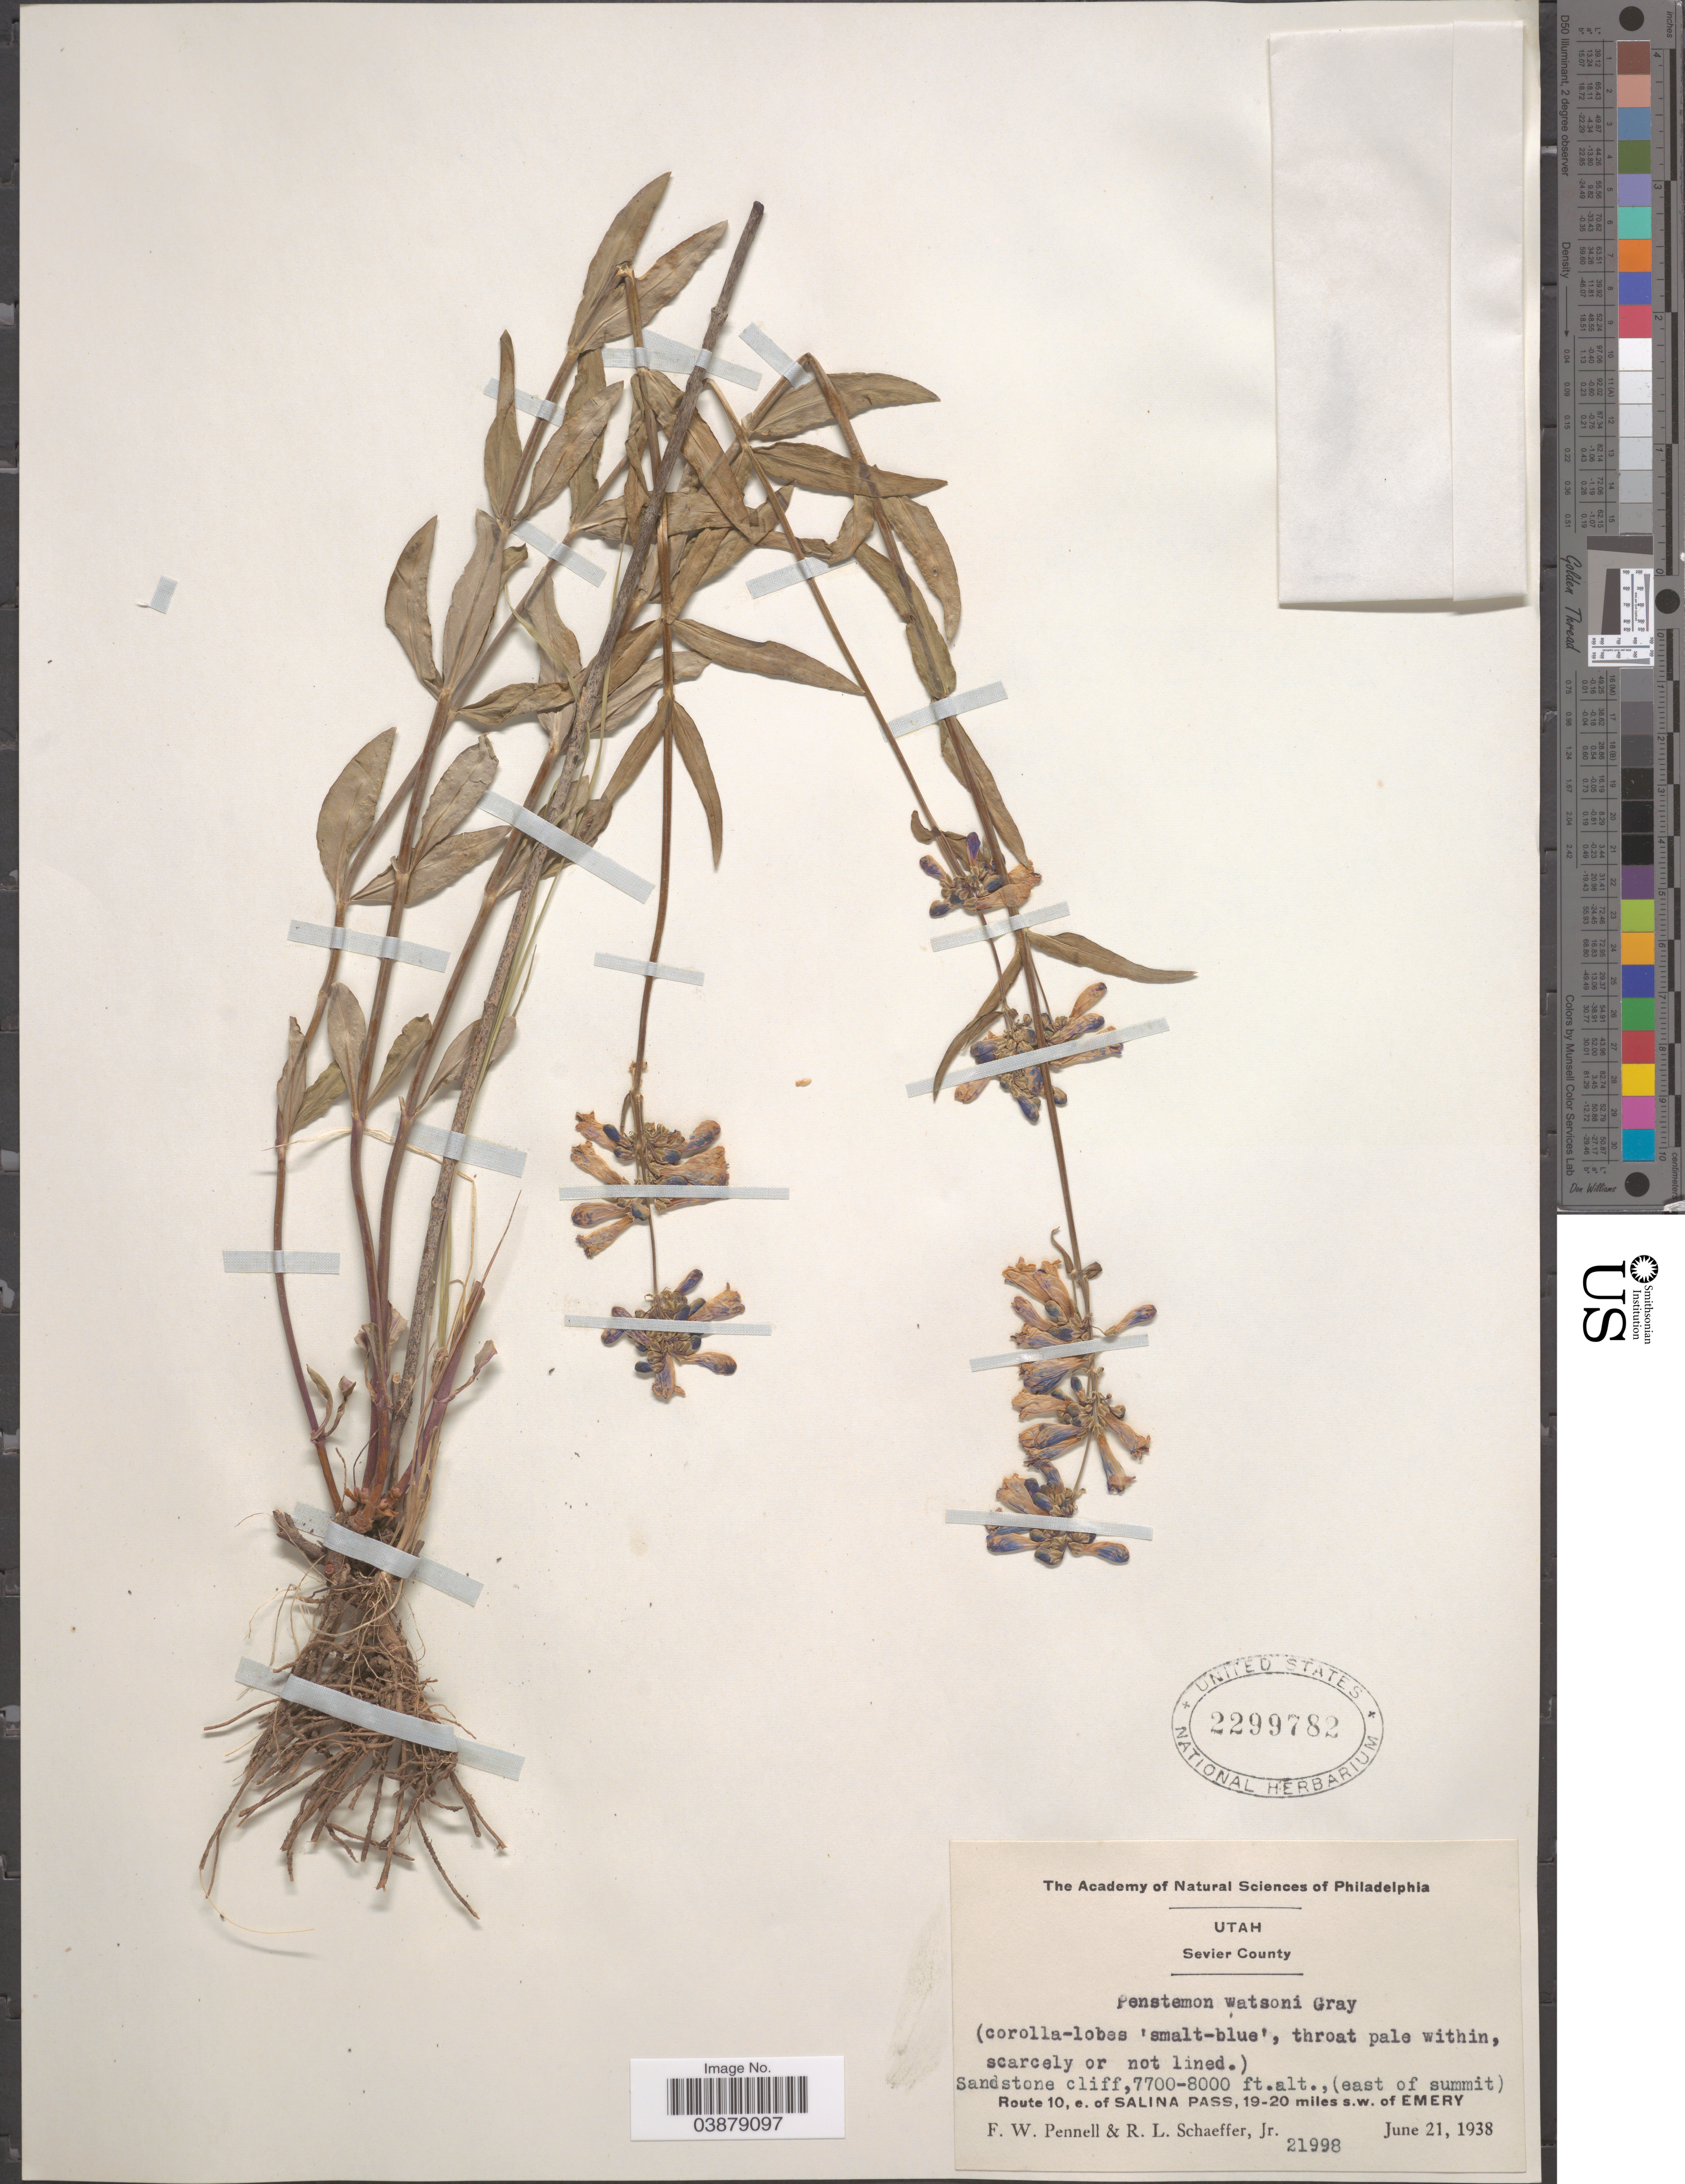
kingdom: Plantae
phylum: Tracheophyta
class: Magnoliopsida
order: Lamiales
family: Plantaginaceae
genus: Penstemon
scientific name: Penstemon watsonii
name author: A. Gray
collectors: F. W. Pennell & R. L. Schaeffer Jr.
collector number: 21998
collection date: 1938-06-21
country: United States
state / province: Utah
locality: Sevier County. (East of summit) Route 10, e. of Salina Pass, 19-20 miles s.w. of Emery.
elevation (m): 2347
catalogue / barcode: US 2299782